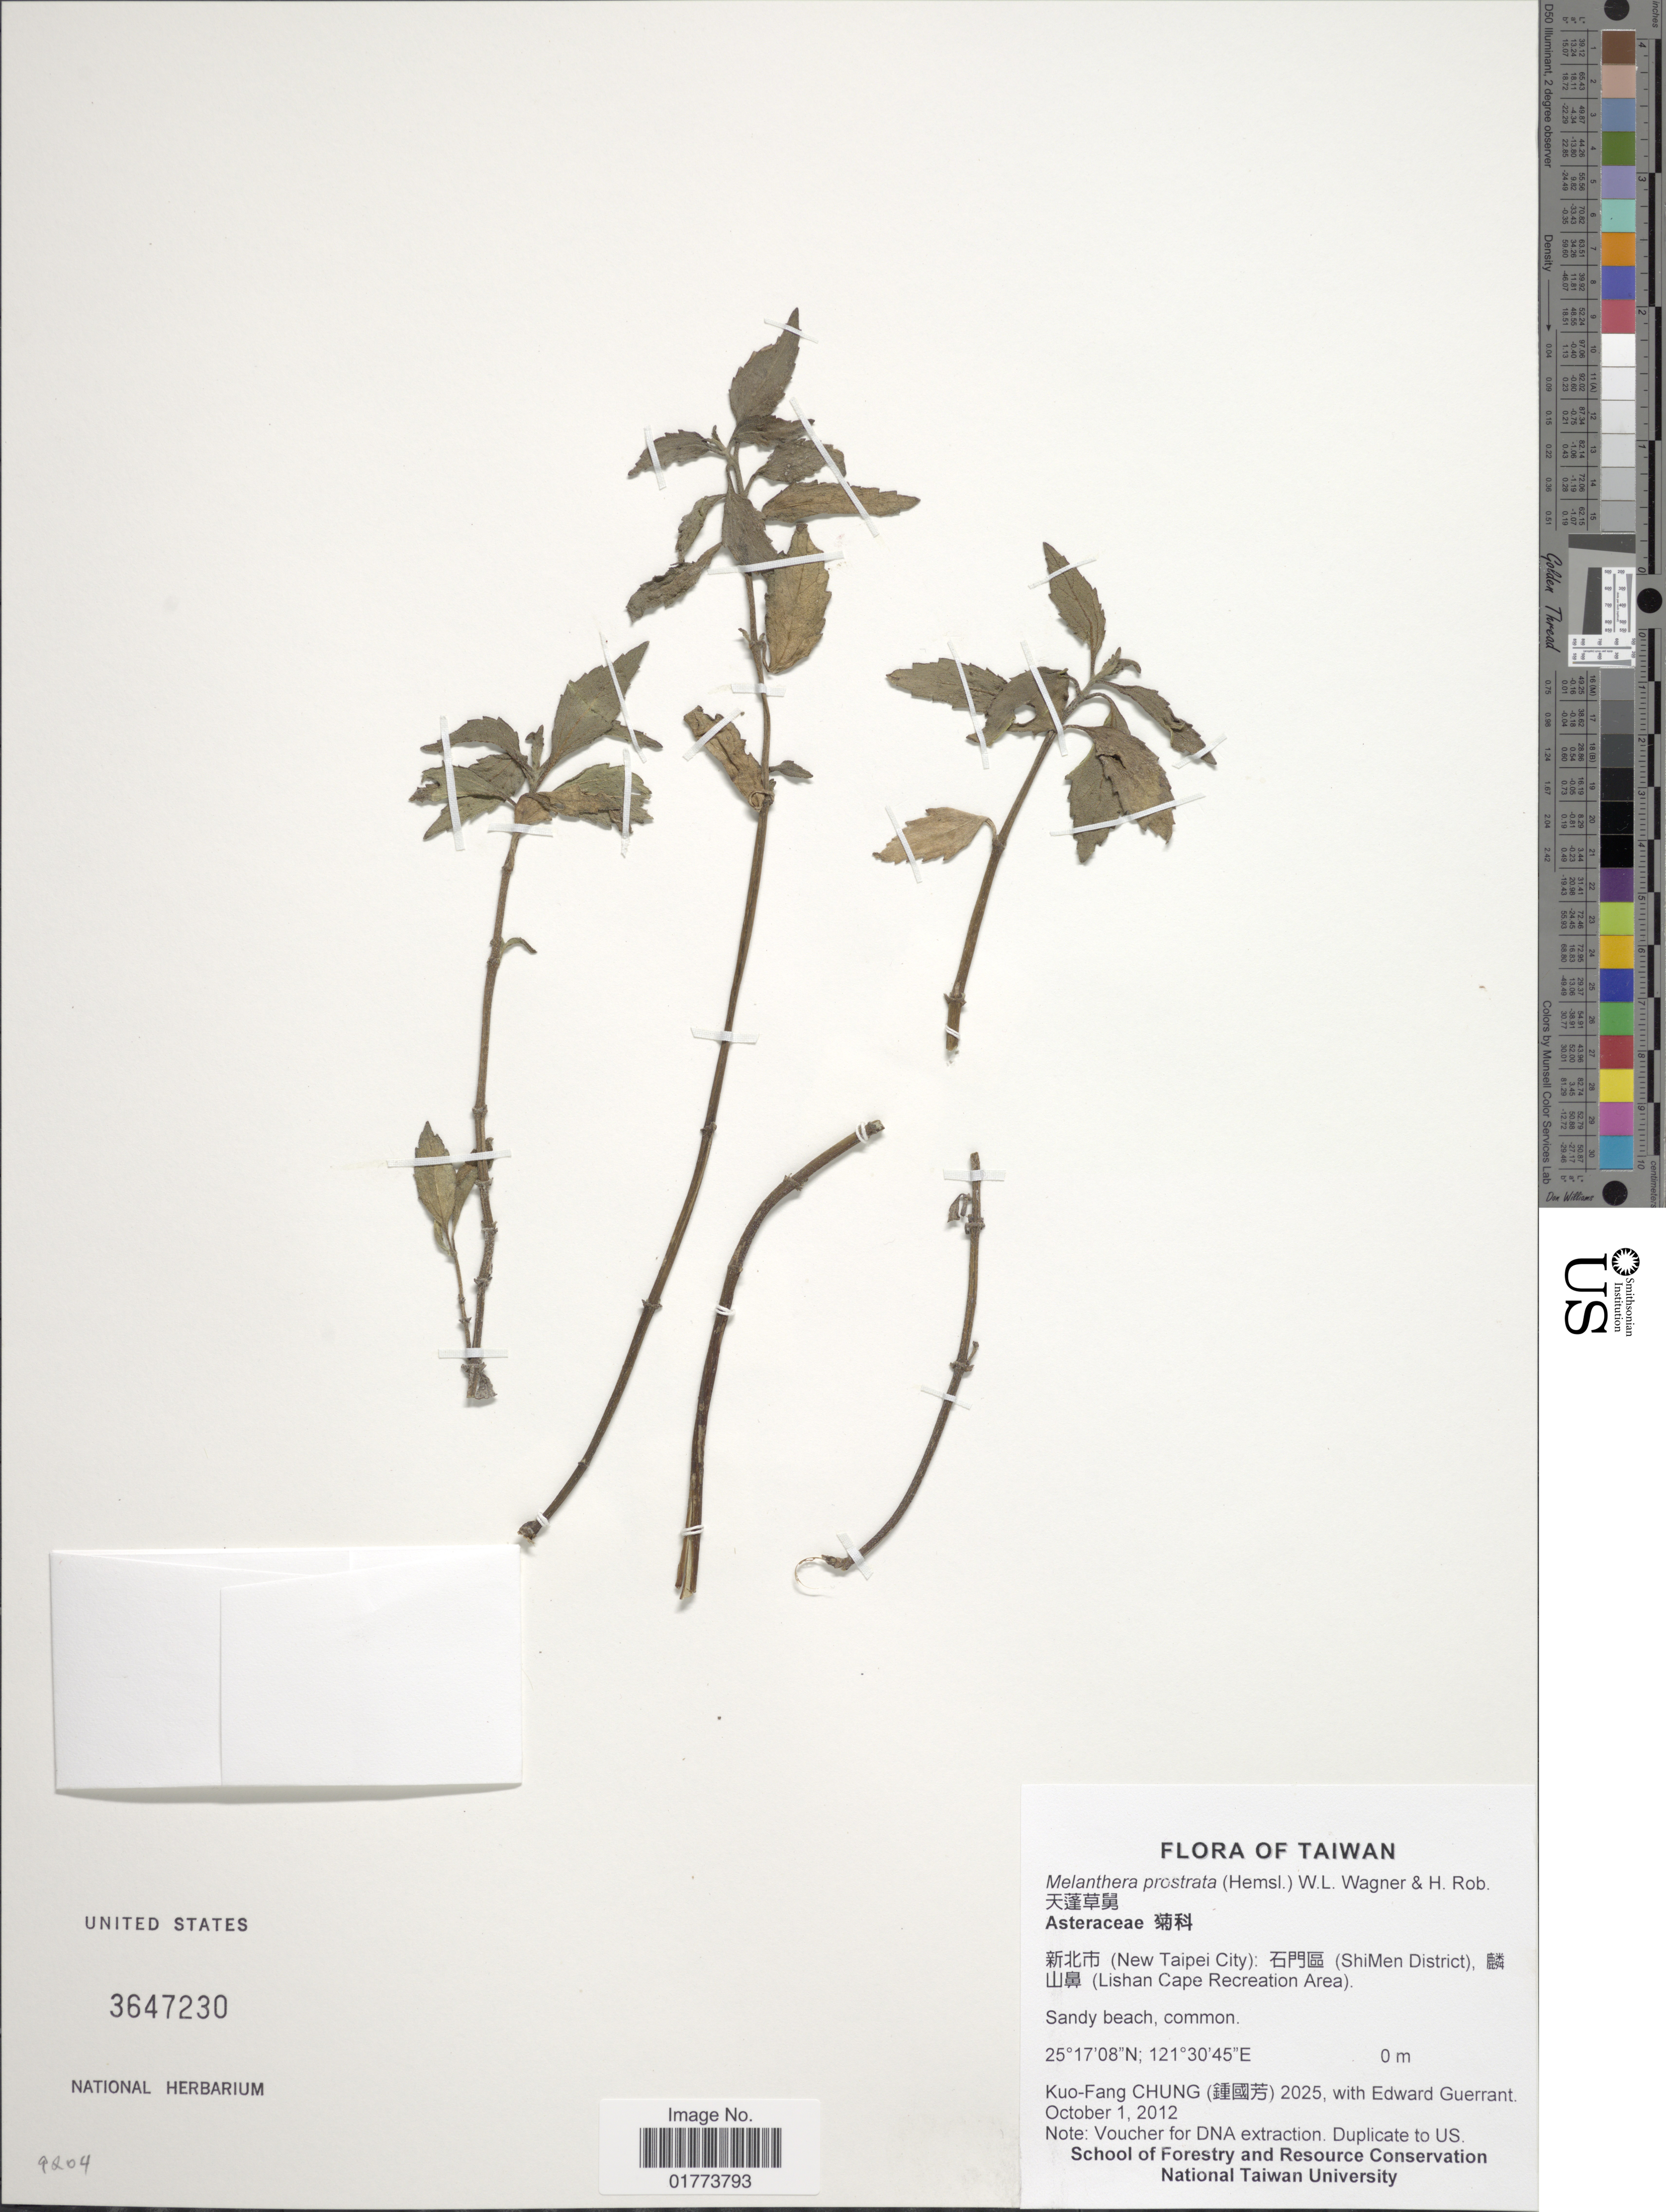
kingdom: Plantae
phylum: Tracheophyta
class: Magnoliopsida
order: Asterales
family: Asteraceae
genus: Melanthera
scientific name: Melanthera prostrata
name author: (Hemsl.) W.L. Wagner & H. Rob.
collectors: K.F. Chung & E. Guerrant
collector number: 2025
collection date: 2012-10-01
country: Taiwan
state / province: Taipei City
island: Taiwan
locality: (New Taipei City): (ShiMen District), (Lishan Cape Recreation Area)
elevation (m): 0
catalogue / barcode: US 3647230